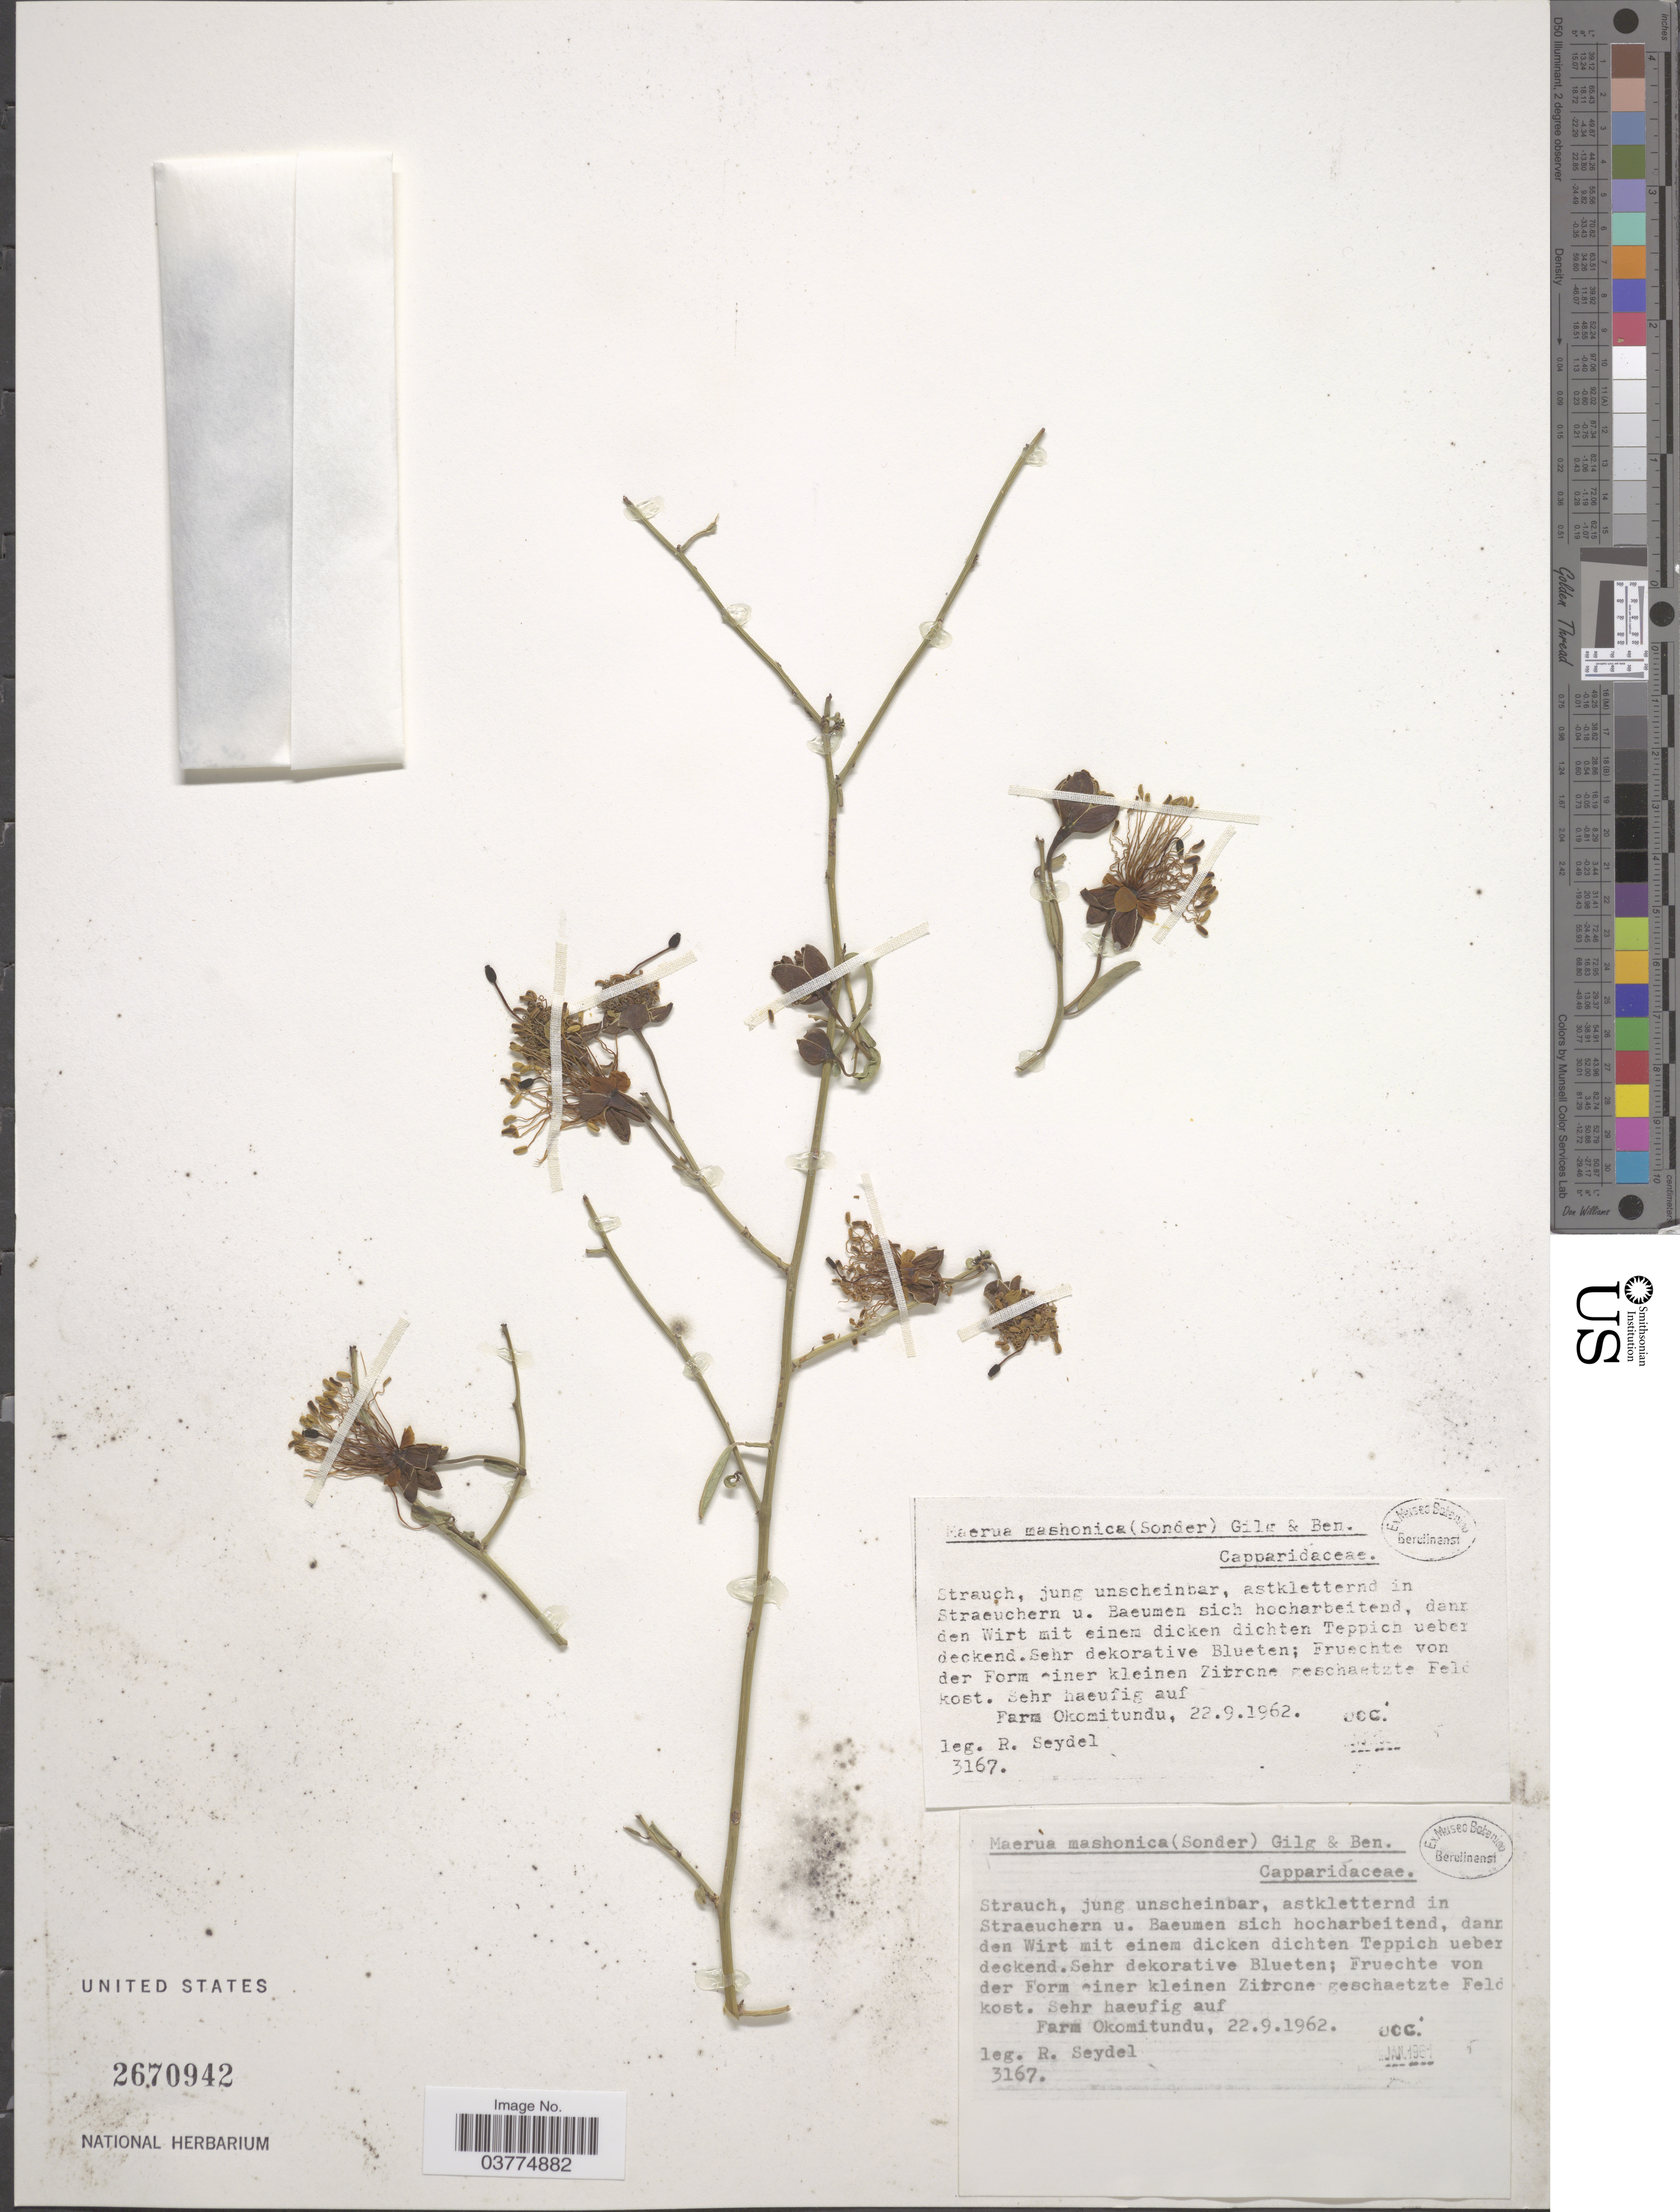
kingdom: Plantae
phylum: Tracheophyta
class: Magnoliopsida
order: Brassicales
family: Capparaceae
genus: Maerua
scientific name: Maerua maschonica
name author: Gilg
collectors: R. Seydel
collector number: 3167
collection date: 1962-09-22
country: Namibia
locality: Farm Okomitundu.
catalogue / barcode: US 2670942